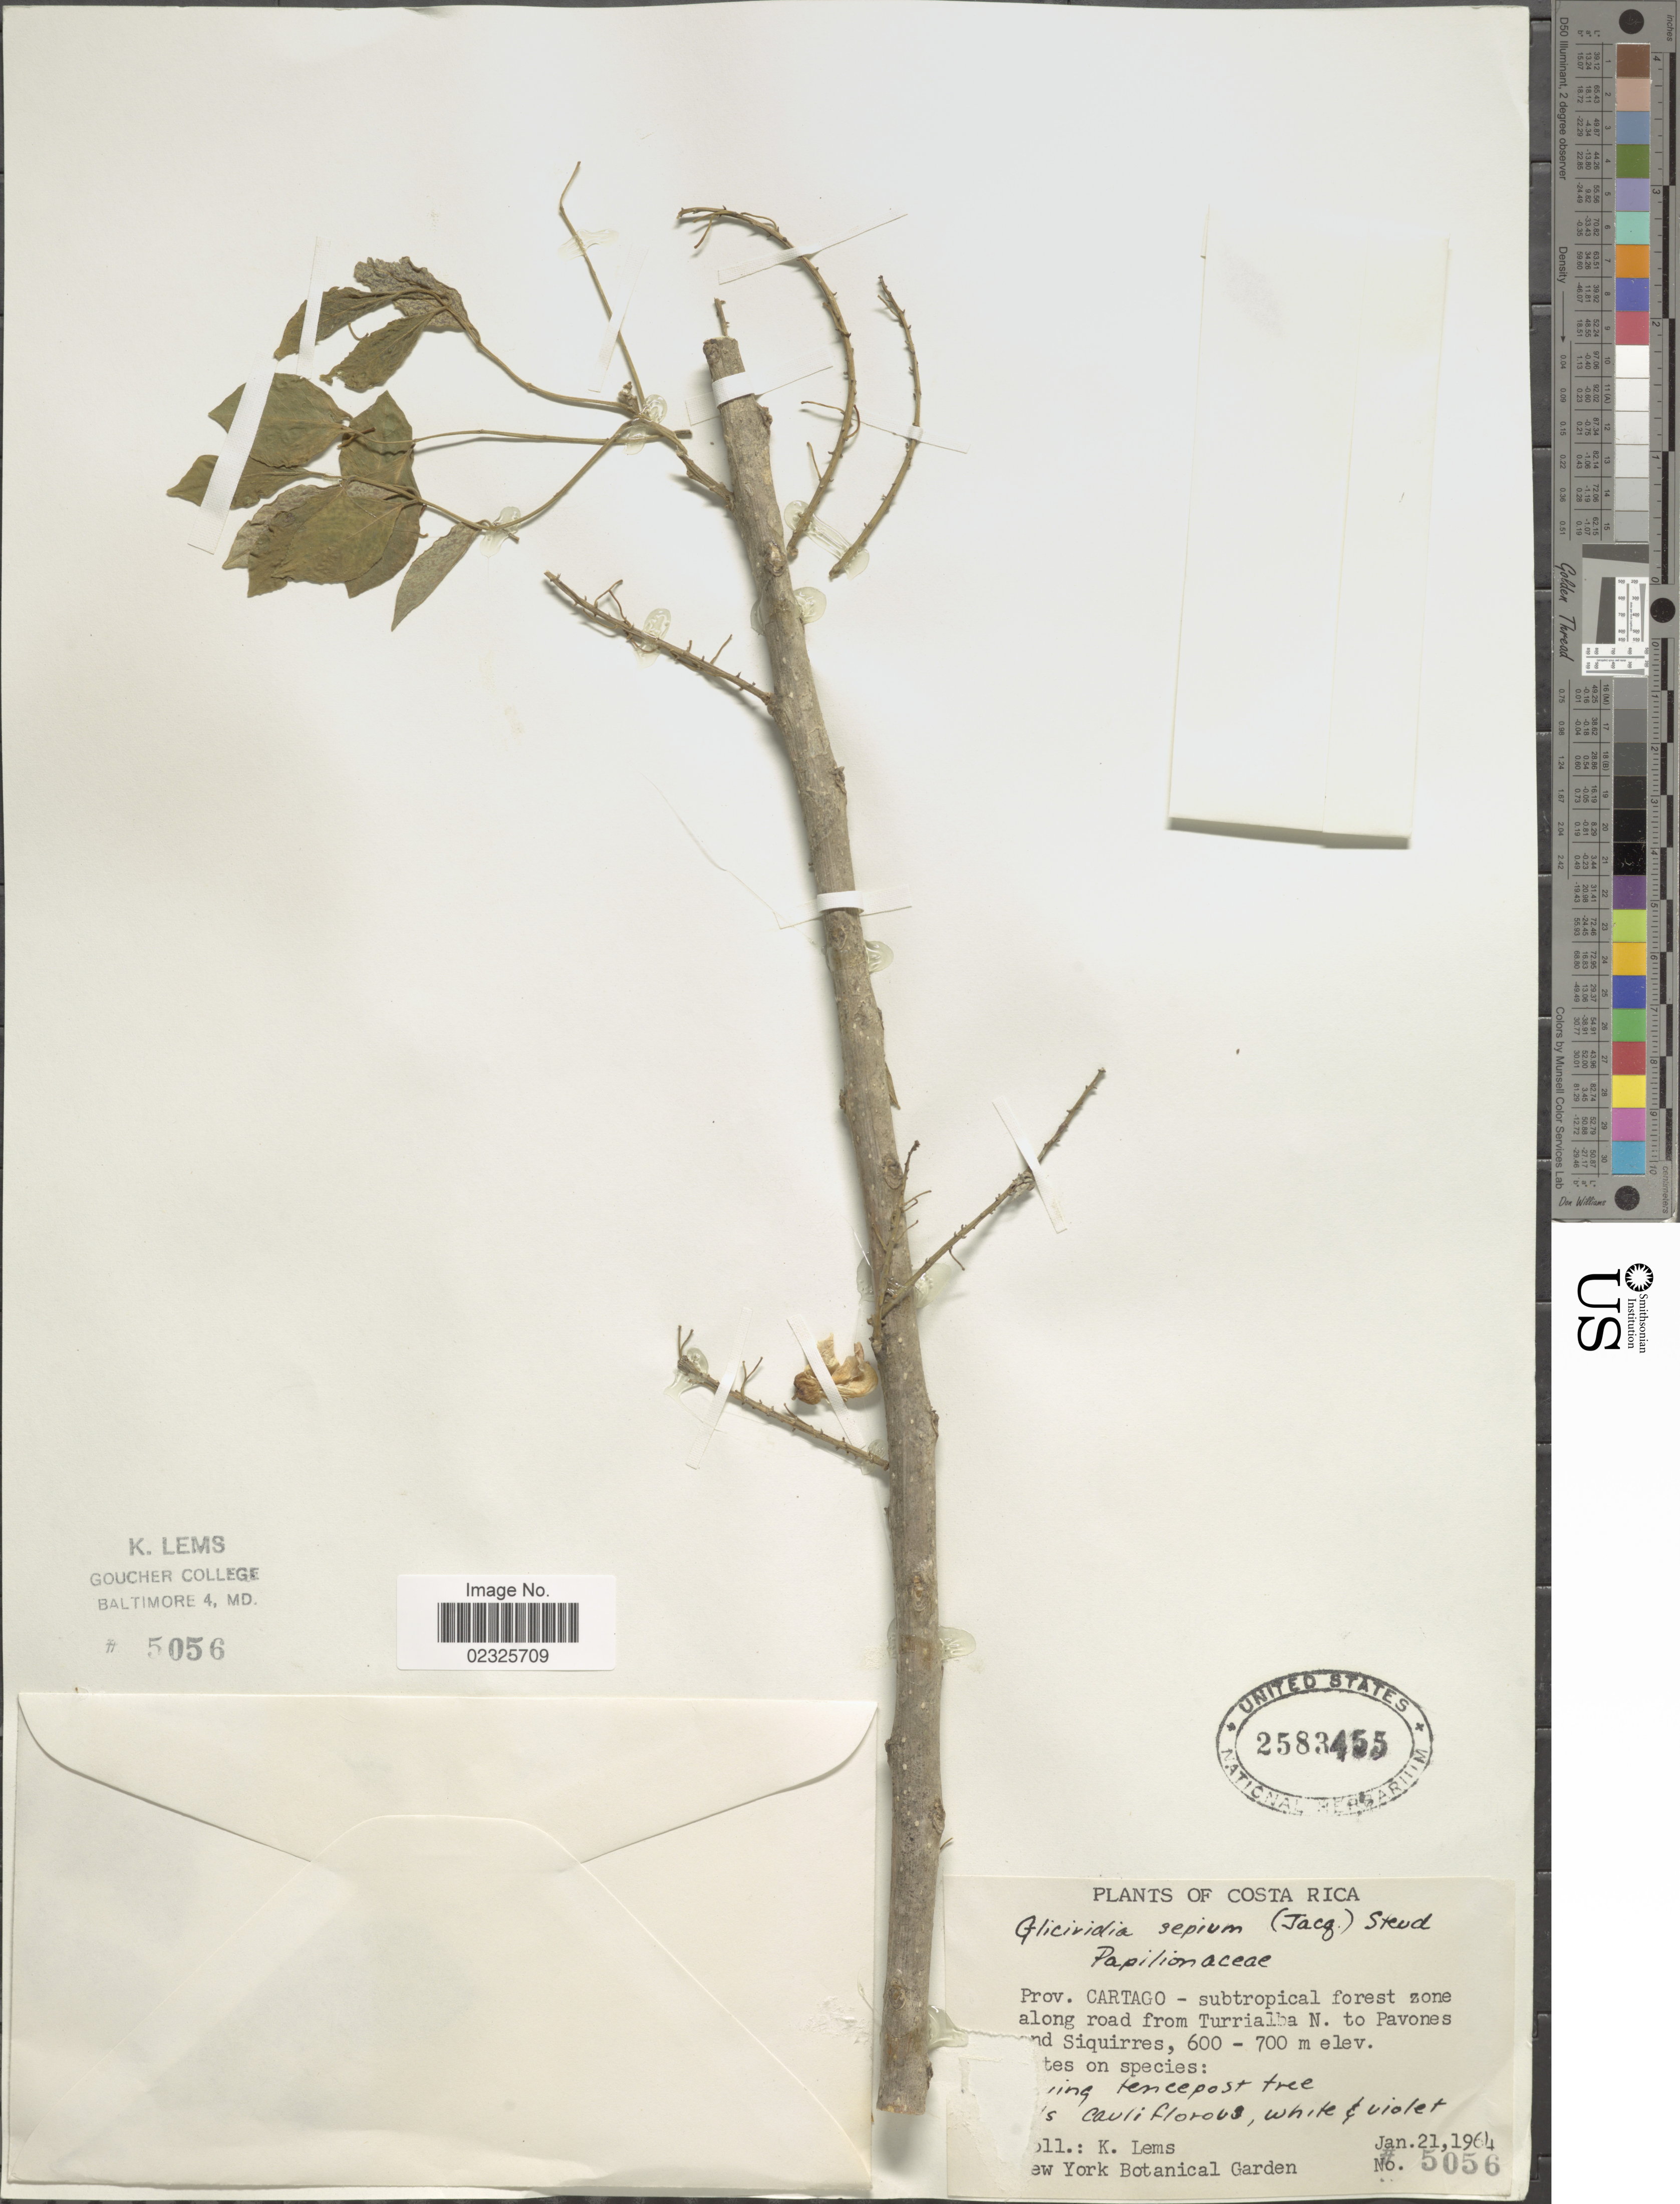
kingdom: Plantae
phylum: Tracheophyta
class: Magnoliopsida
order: Fabales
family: Fabaceae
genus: Gliricidia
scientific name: Gliricidia sepium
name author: (Jacq.) Kunth ex Walp.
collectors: K. Lems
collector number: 5056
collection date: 1964-01-21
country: Costa Rica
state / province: Cartago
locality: Prov. Cartago- subtropical forest zone along road from road Turrialba N. to Pavones and Siquirres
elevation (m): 600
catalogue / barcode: US 2583455